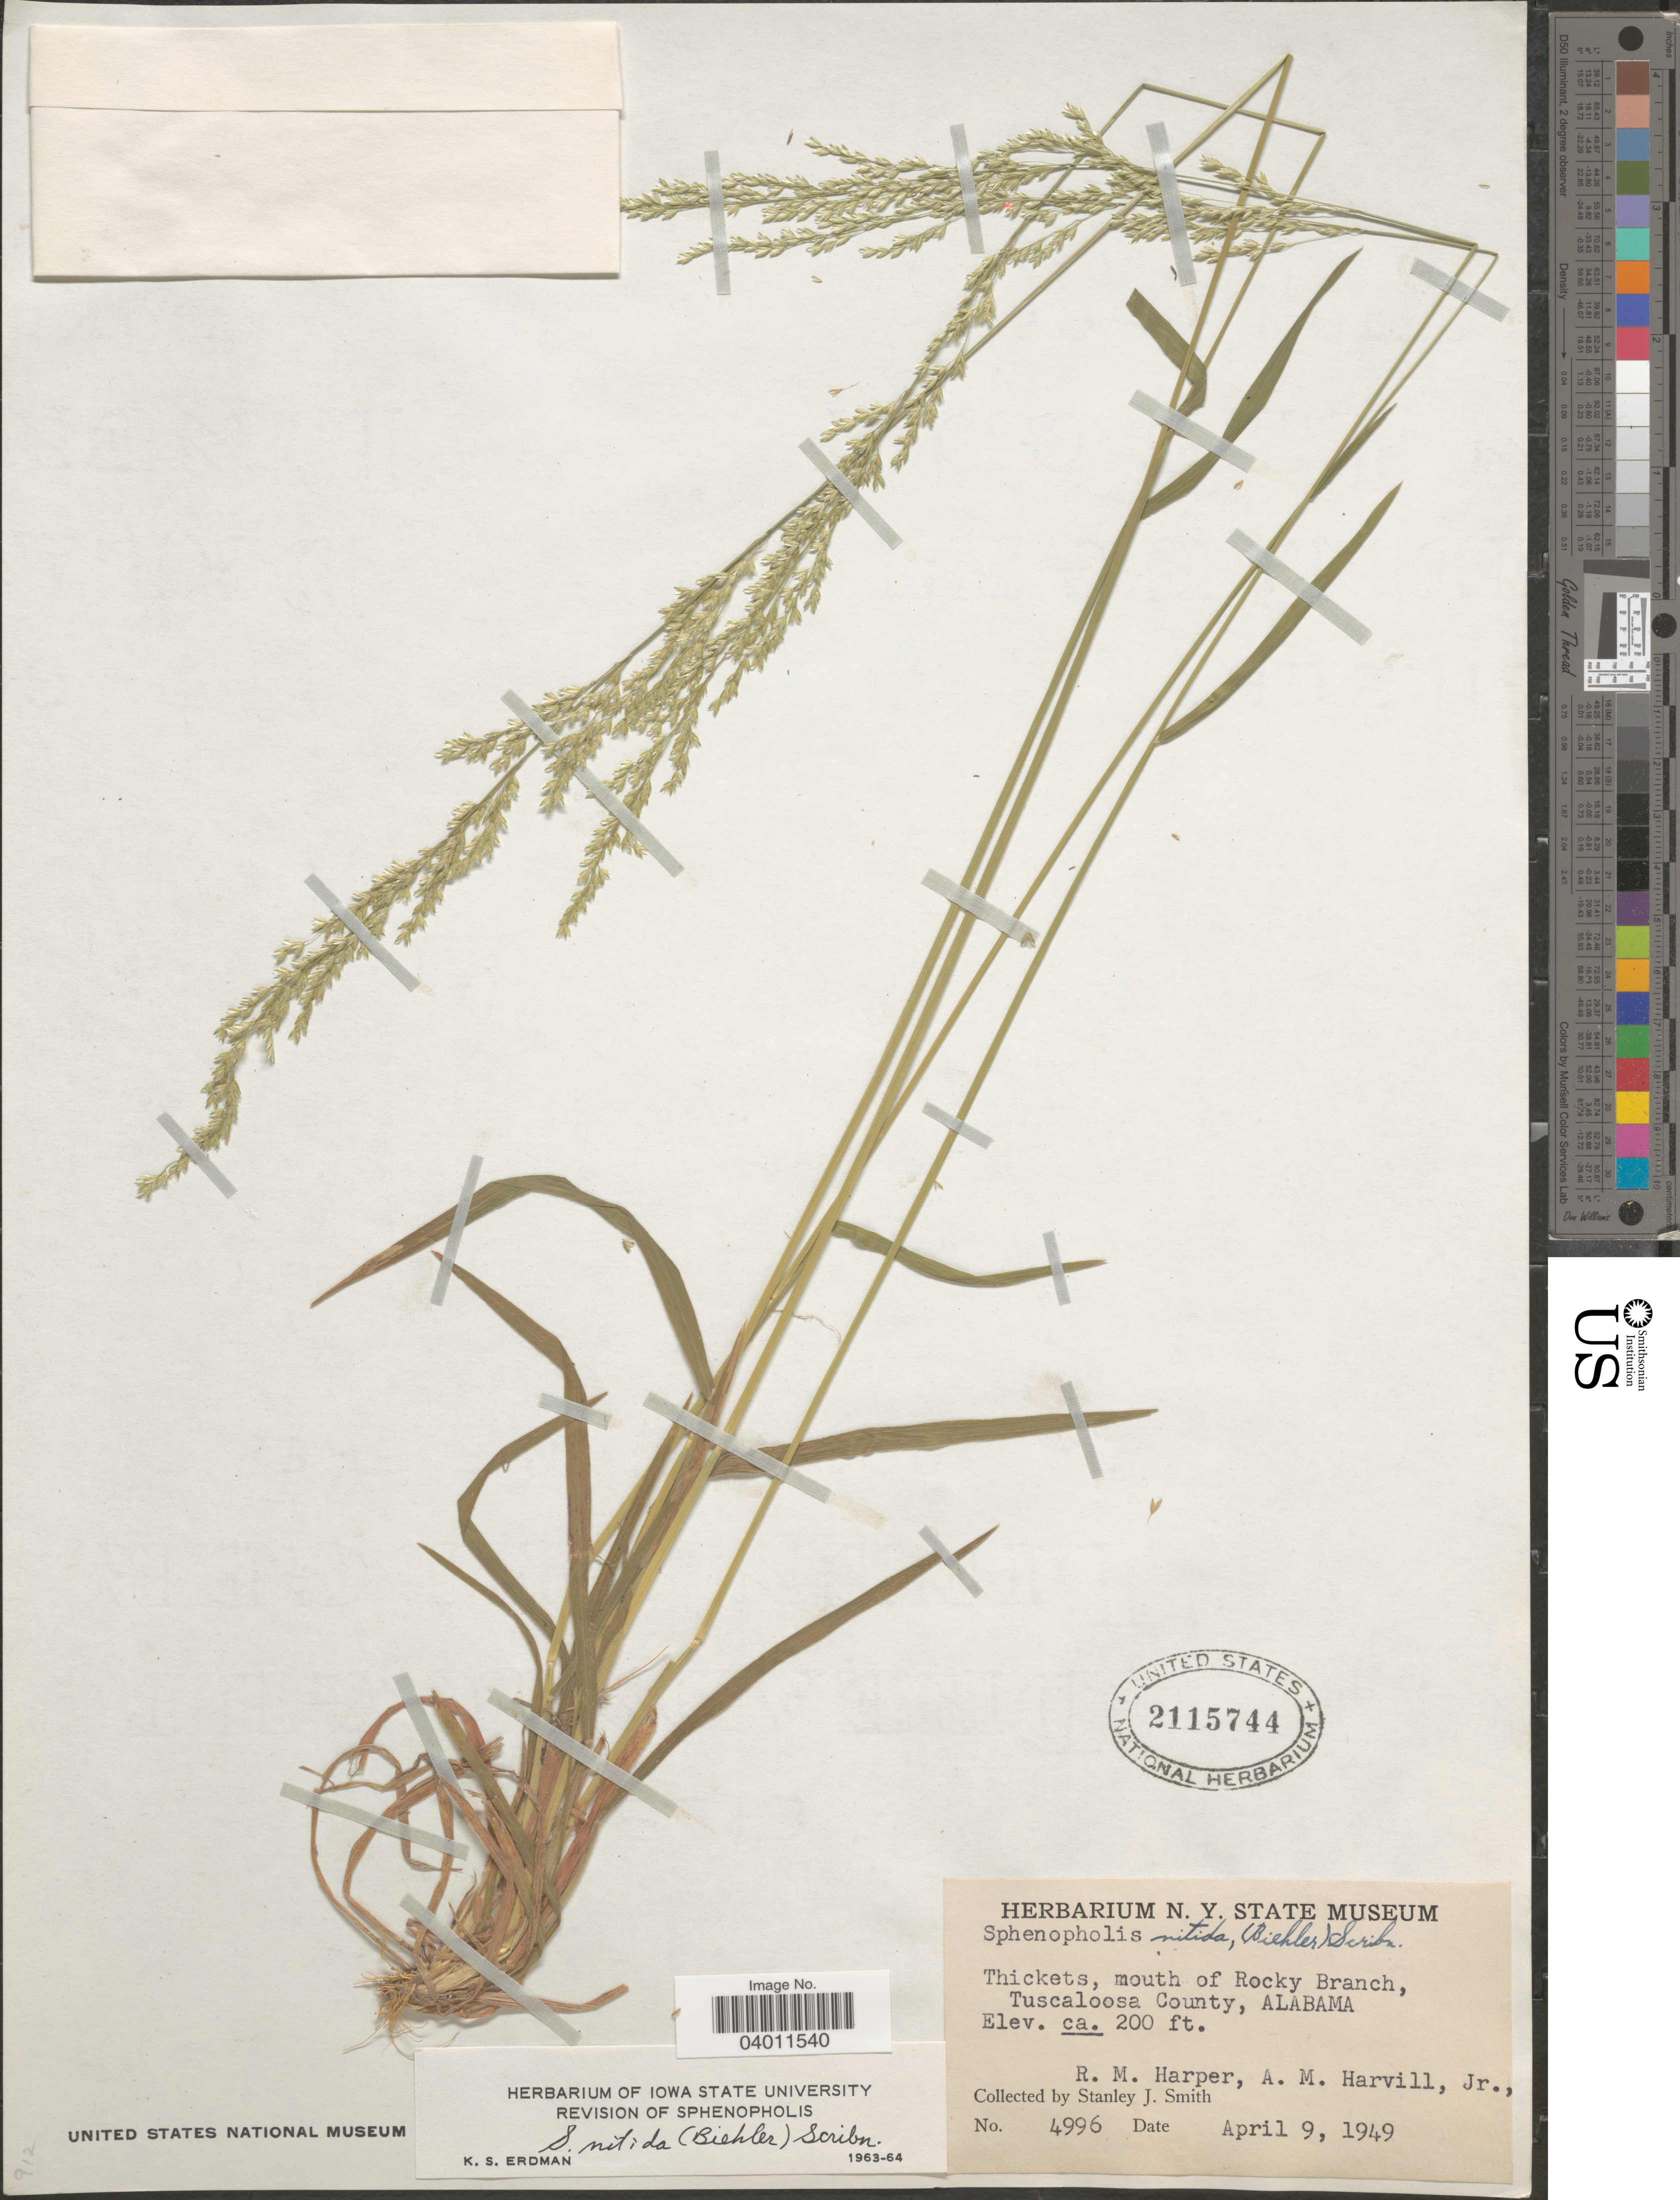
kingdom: Plantae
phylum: Tracheophyta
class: Liliopsida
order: Poales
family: Poaceae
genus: Sphenopholis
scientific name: Sphenopholis nitida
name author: (Biehler) Scribn.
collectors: R. Harper, A. Harvill & S. Smith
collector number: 4996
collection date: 1949-04-09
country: United States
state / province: Alabama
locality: Thickets, mouth of Rocky Branch, Tuscaloosa County.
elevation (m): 61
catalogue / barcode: US 2115744